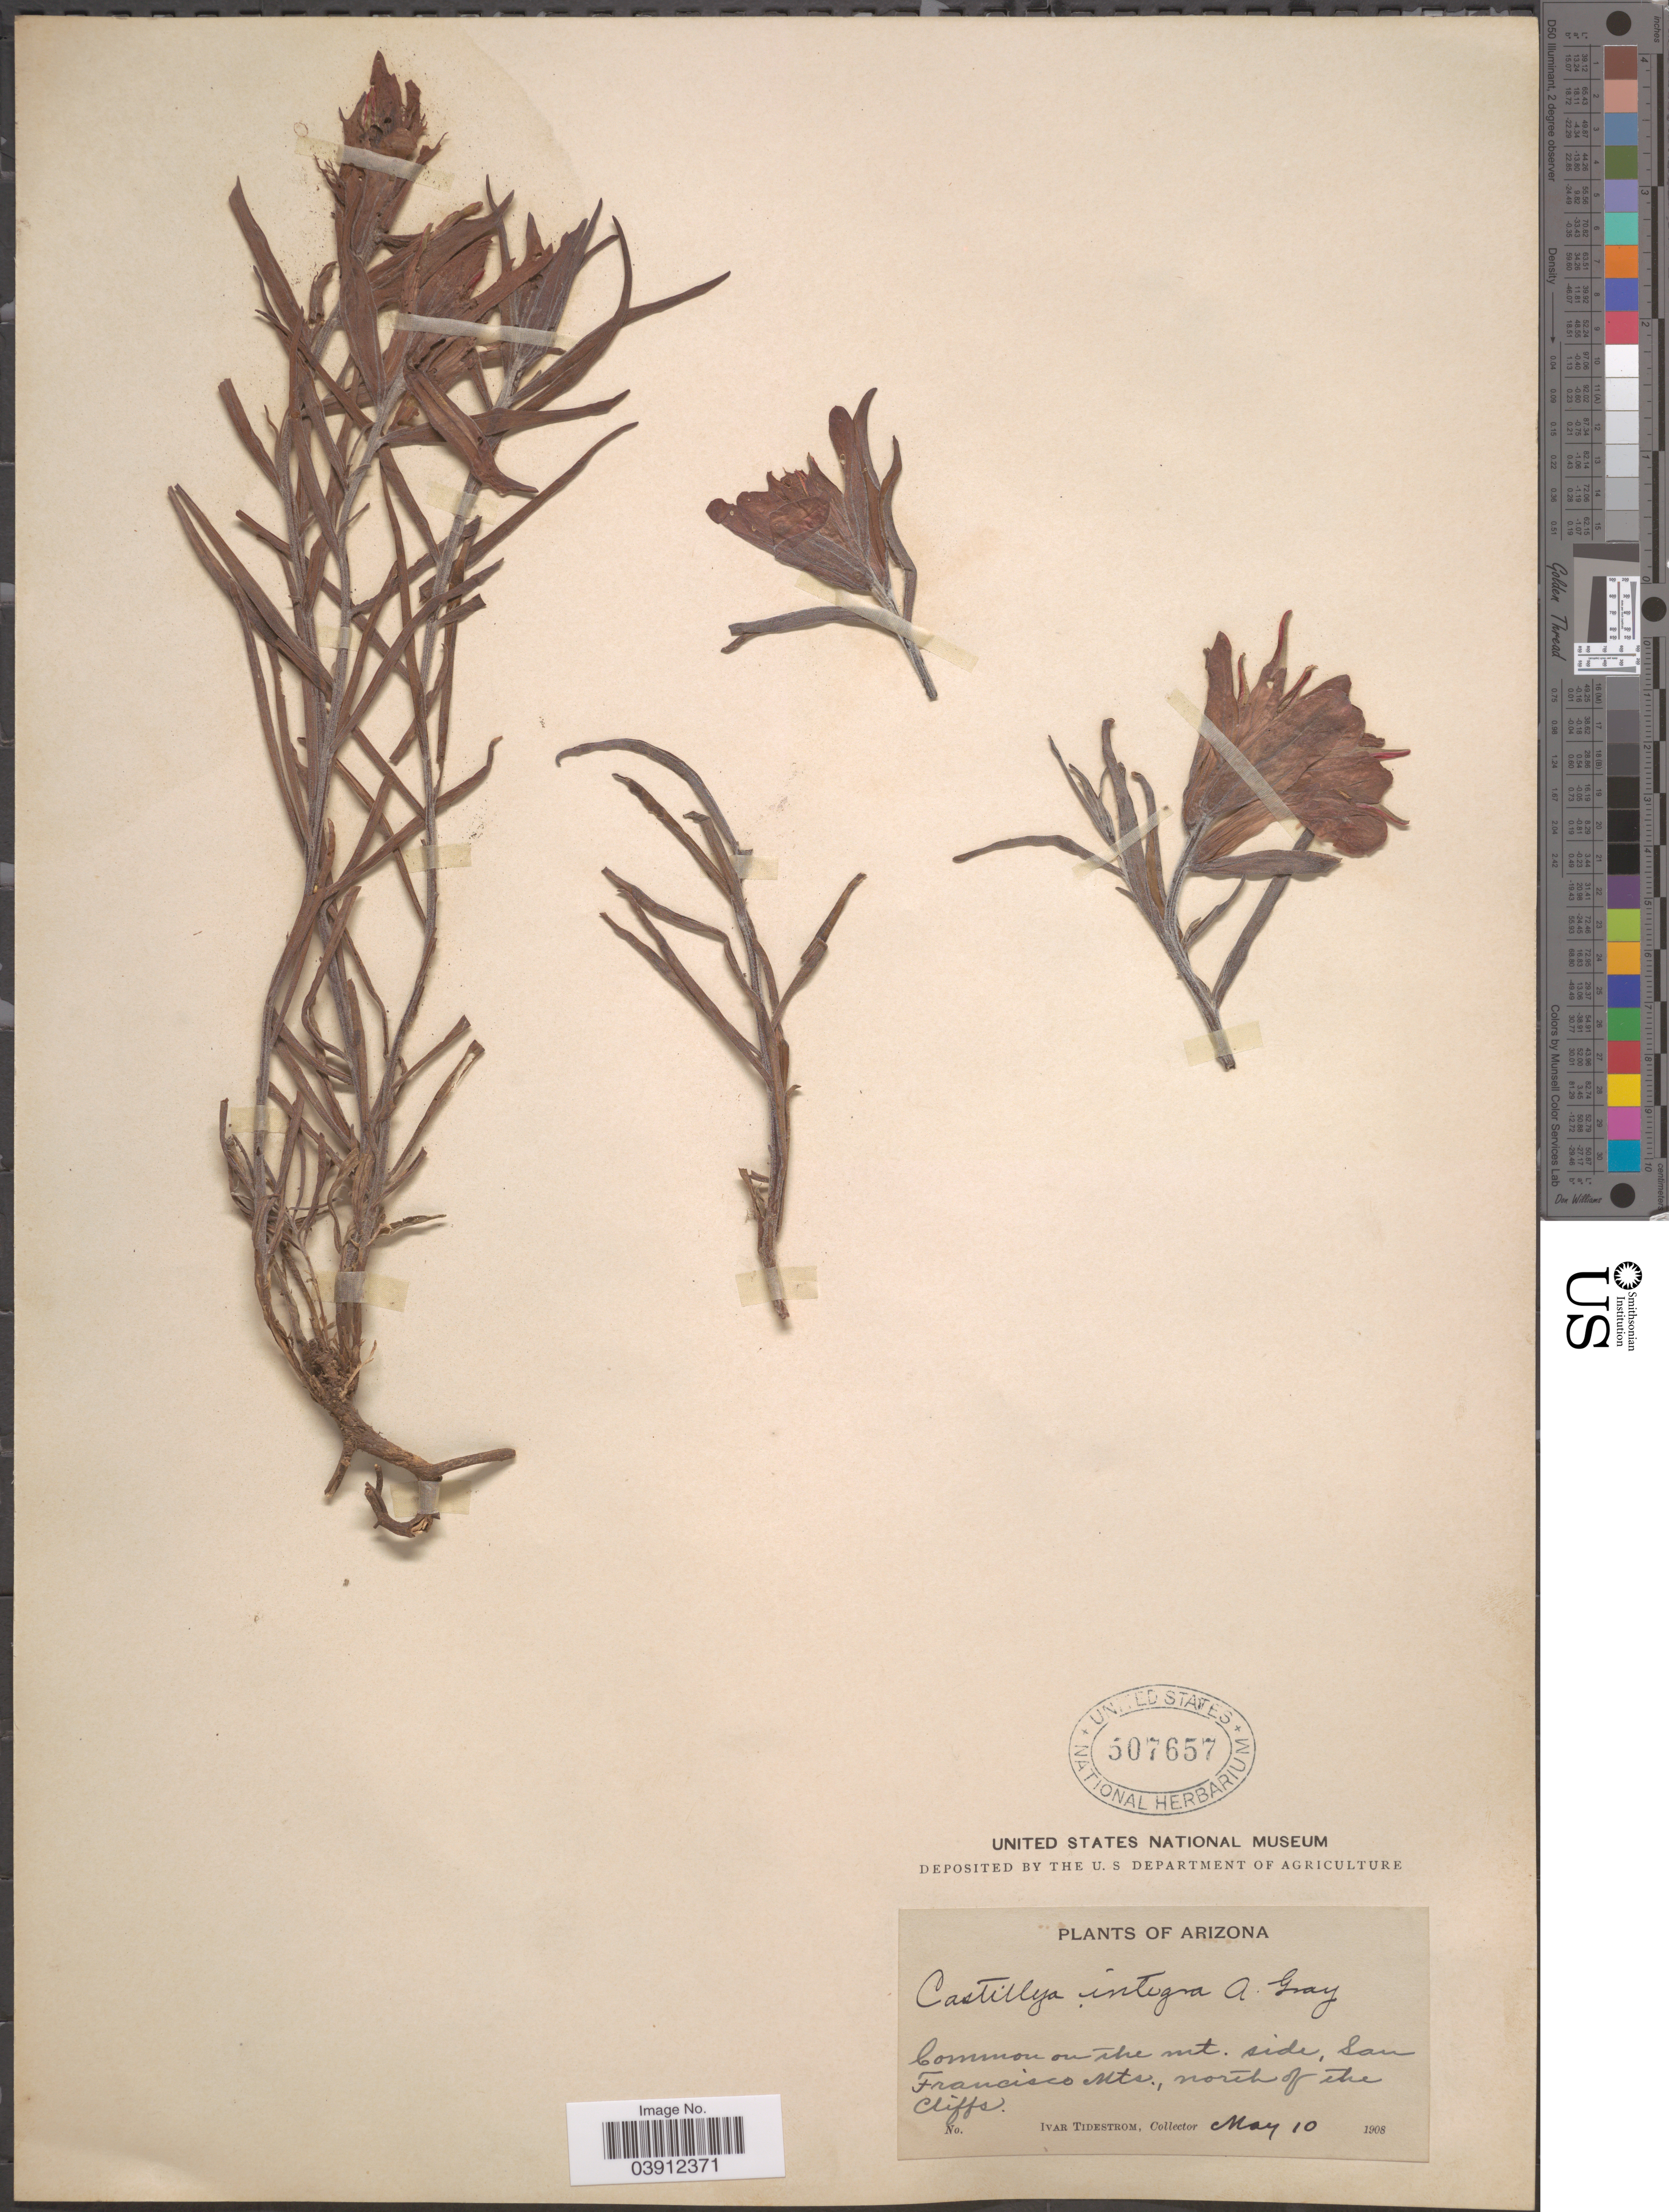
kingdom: Plantae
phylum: Tracheophyta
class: Magnoliopsida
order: Lamiales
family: Orobanchaceae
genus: Castilleja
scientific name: Castilleja integra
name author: A. Gray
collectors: I. F. Tidestrom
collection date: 1908-05-10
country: United States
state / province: Arizona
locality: On the mt. side, San Francisco Mts., north of the cliffs.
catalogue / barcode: US 507657